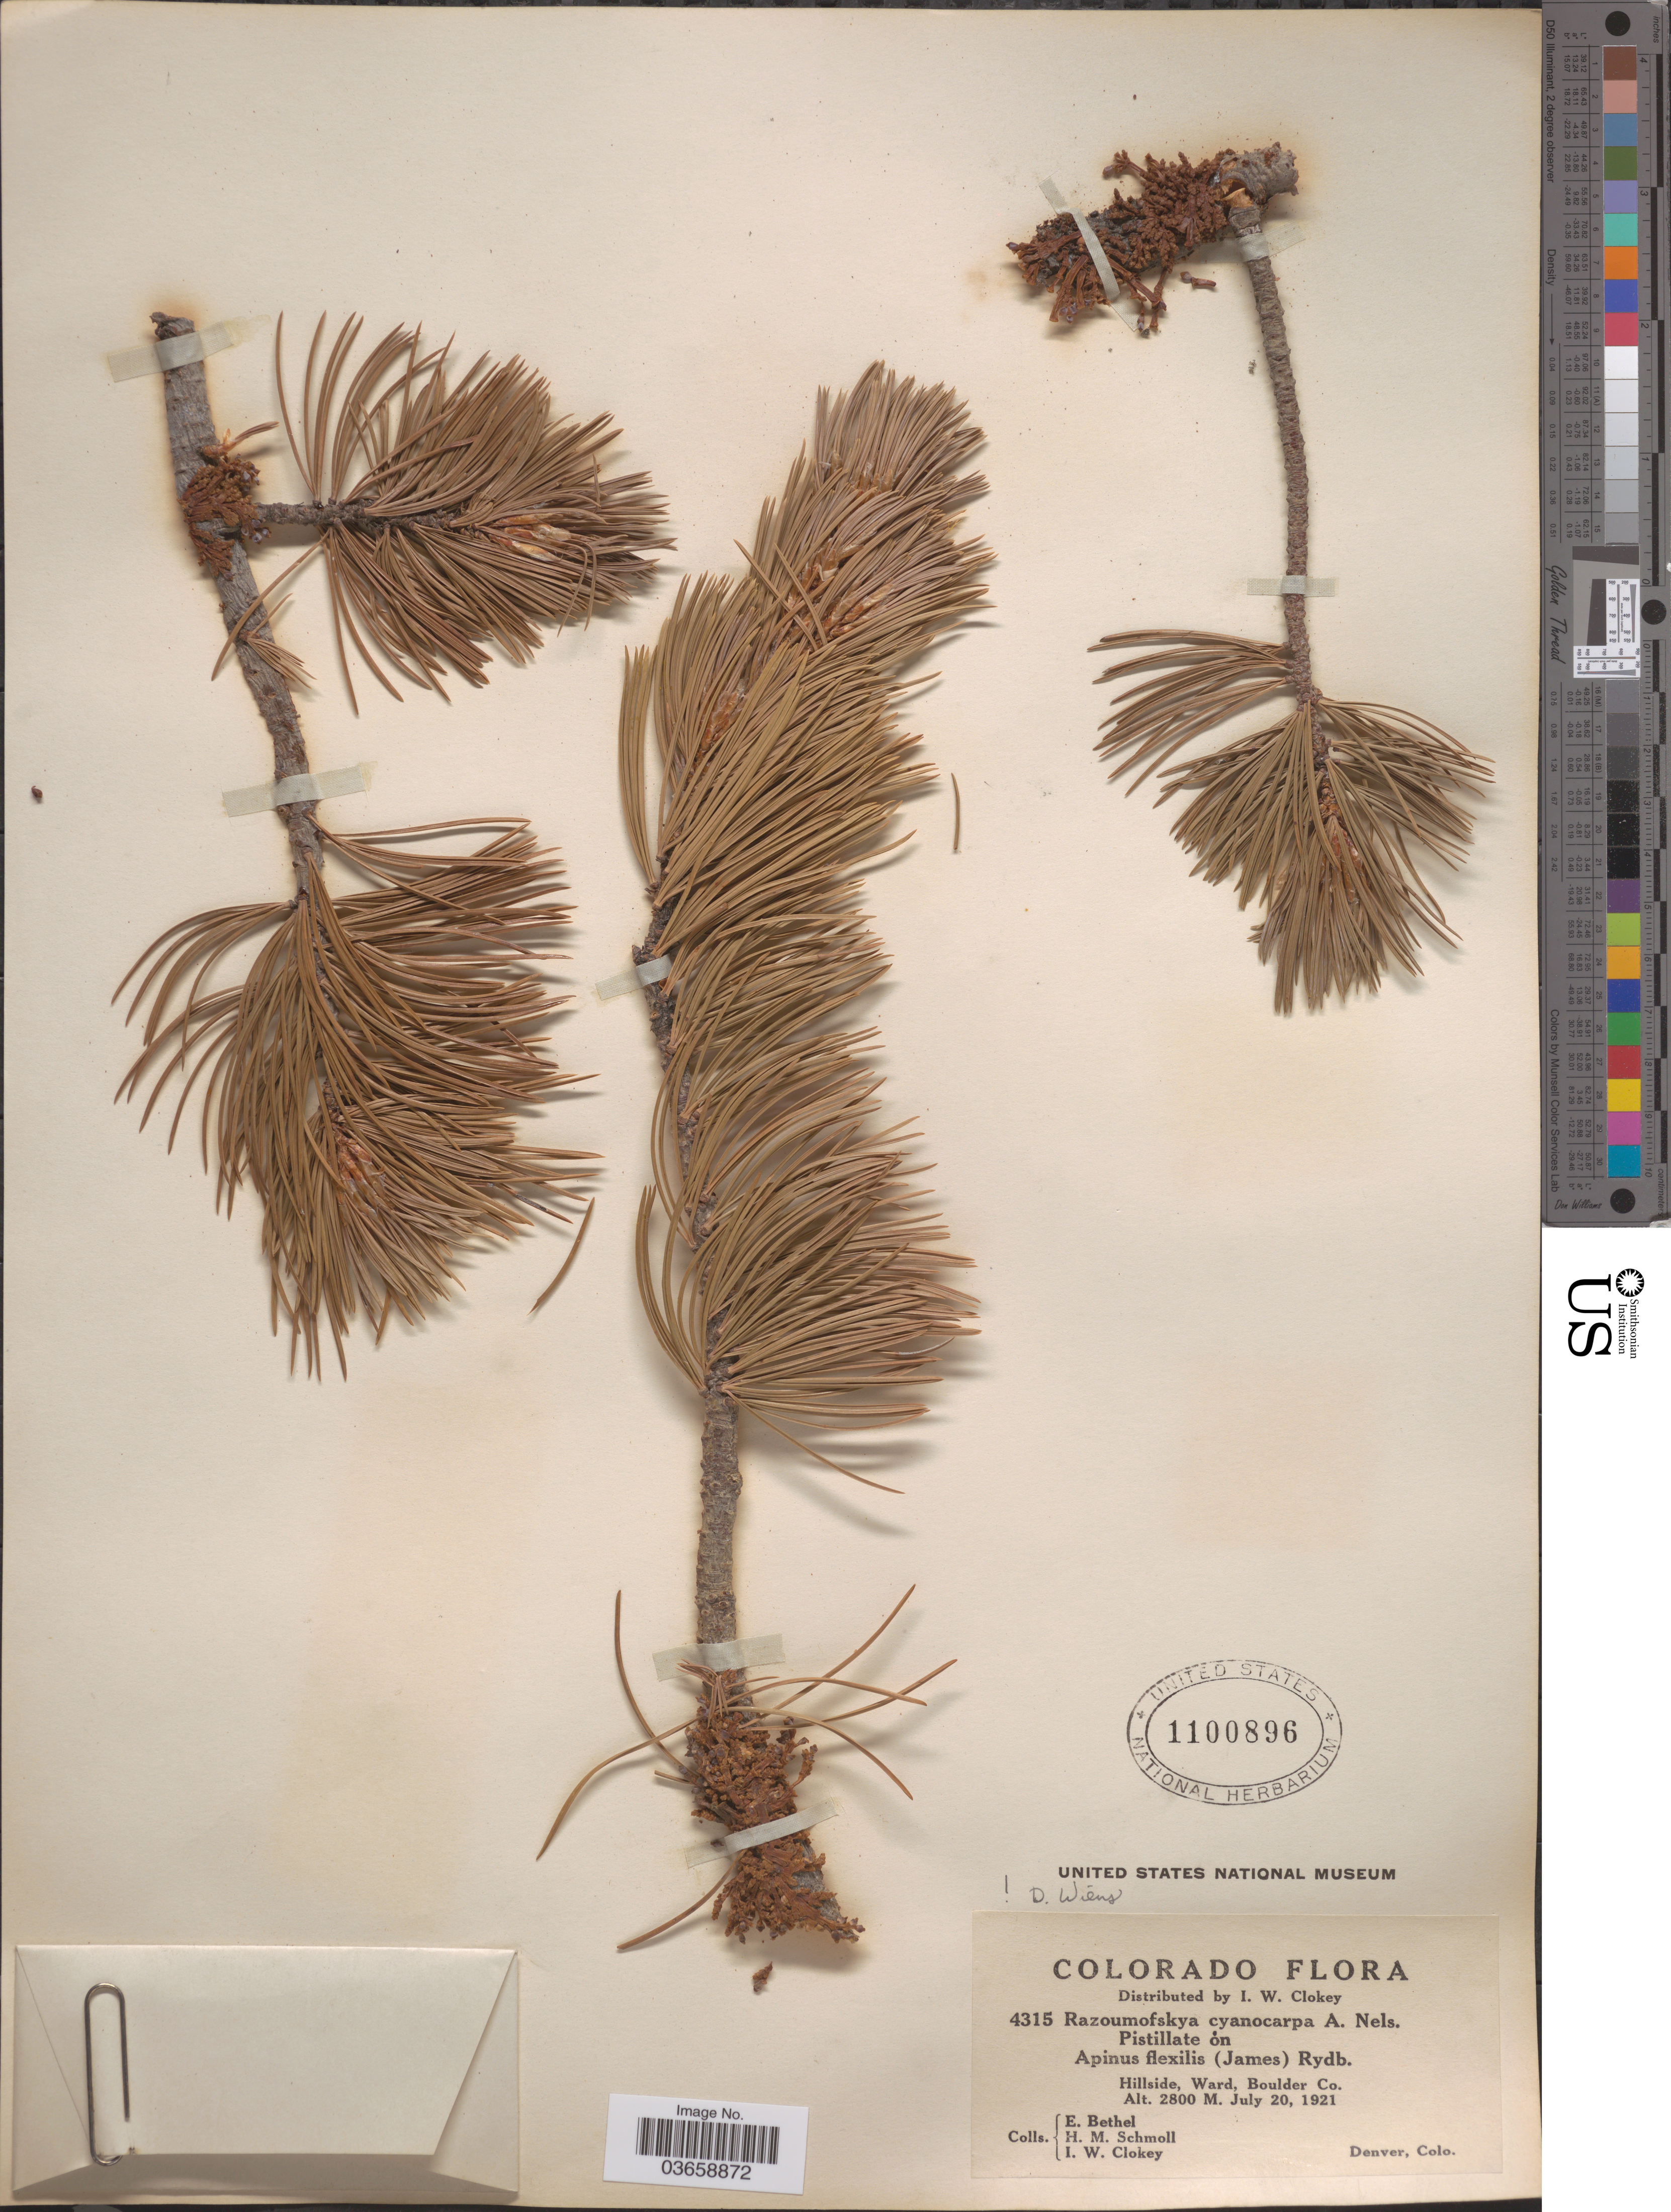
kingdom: Plantae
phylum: Tracheophyta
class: Magnoliopsida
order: Santalales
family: Viscaceae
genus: Arceuthobium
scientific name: Arceuthobium campylopodum f. cyanocarpum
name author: (A. Nelson) L.S. Gill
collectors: E. Bethel, H. Schmoll & I. W. Clokey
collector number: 4315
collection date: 1921-07-20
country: United States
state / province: Colorado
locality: Hillside, Ward, Boulder Co.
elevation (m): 2800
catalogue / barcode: US 1100896